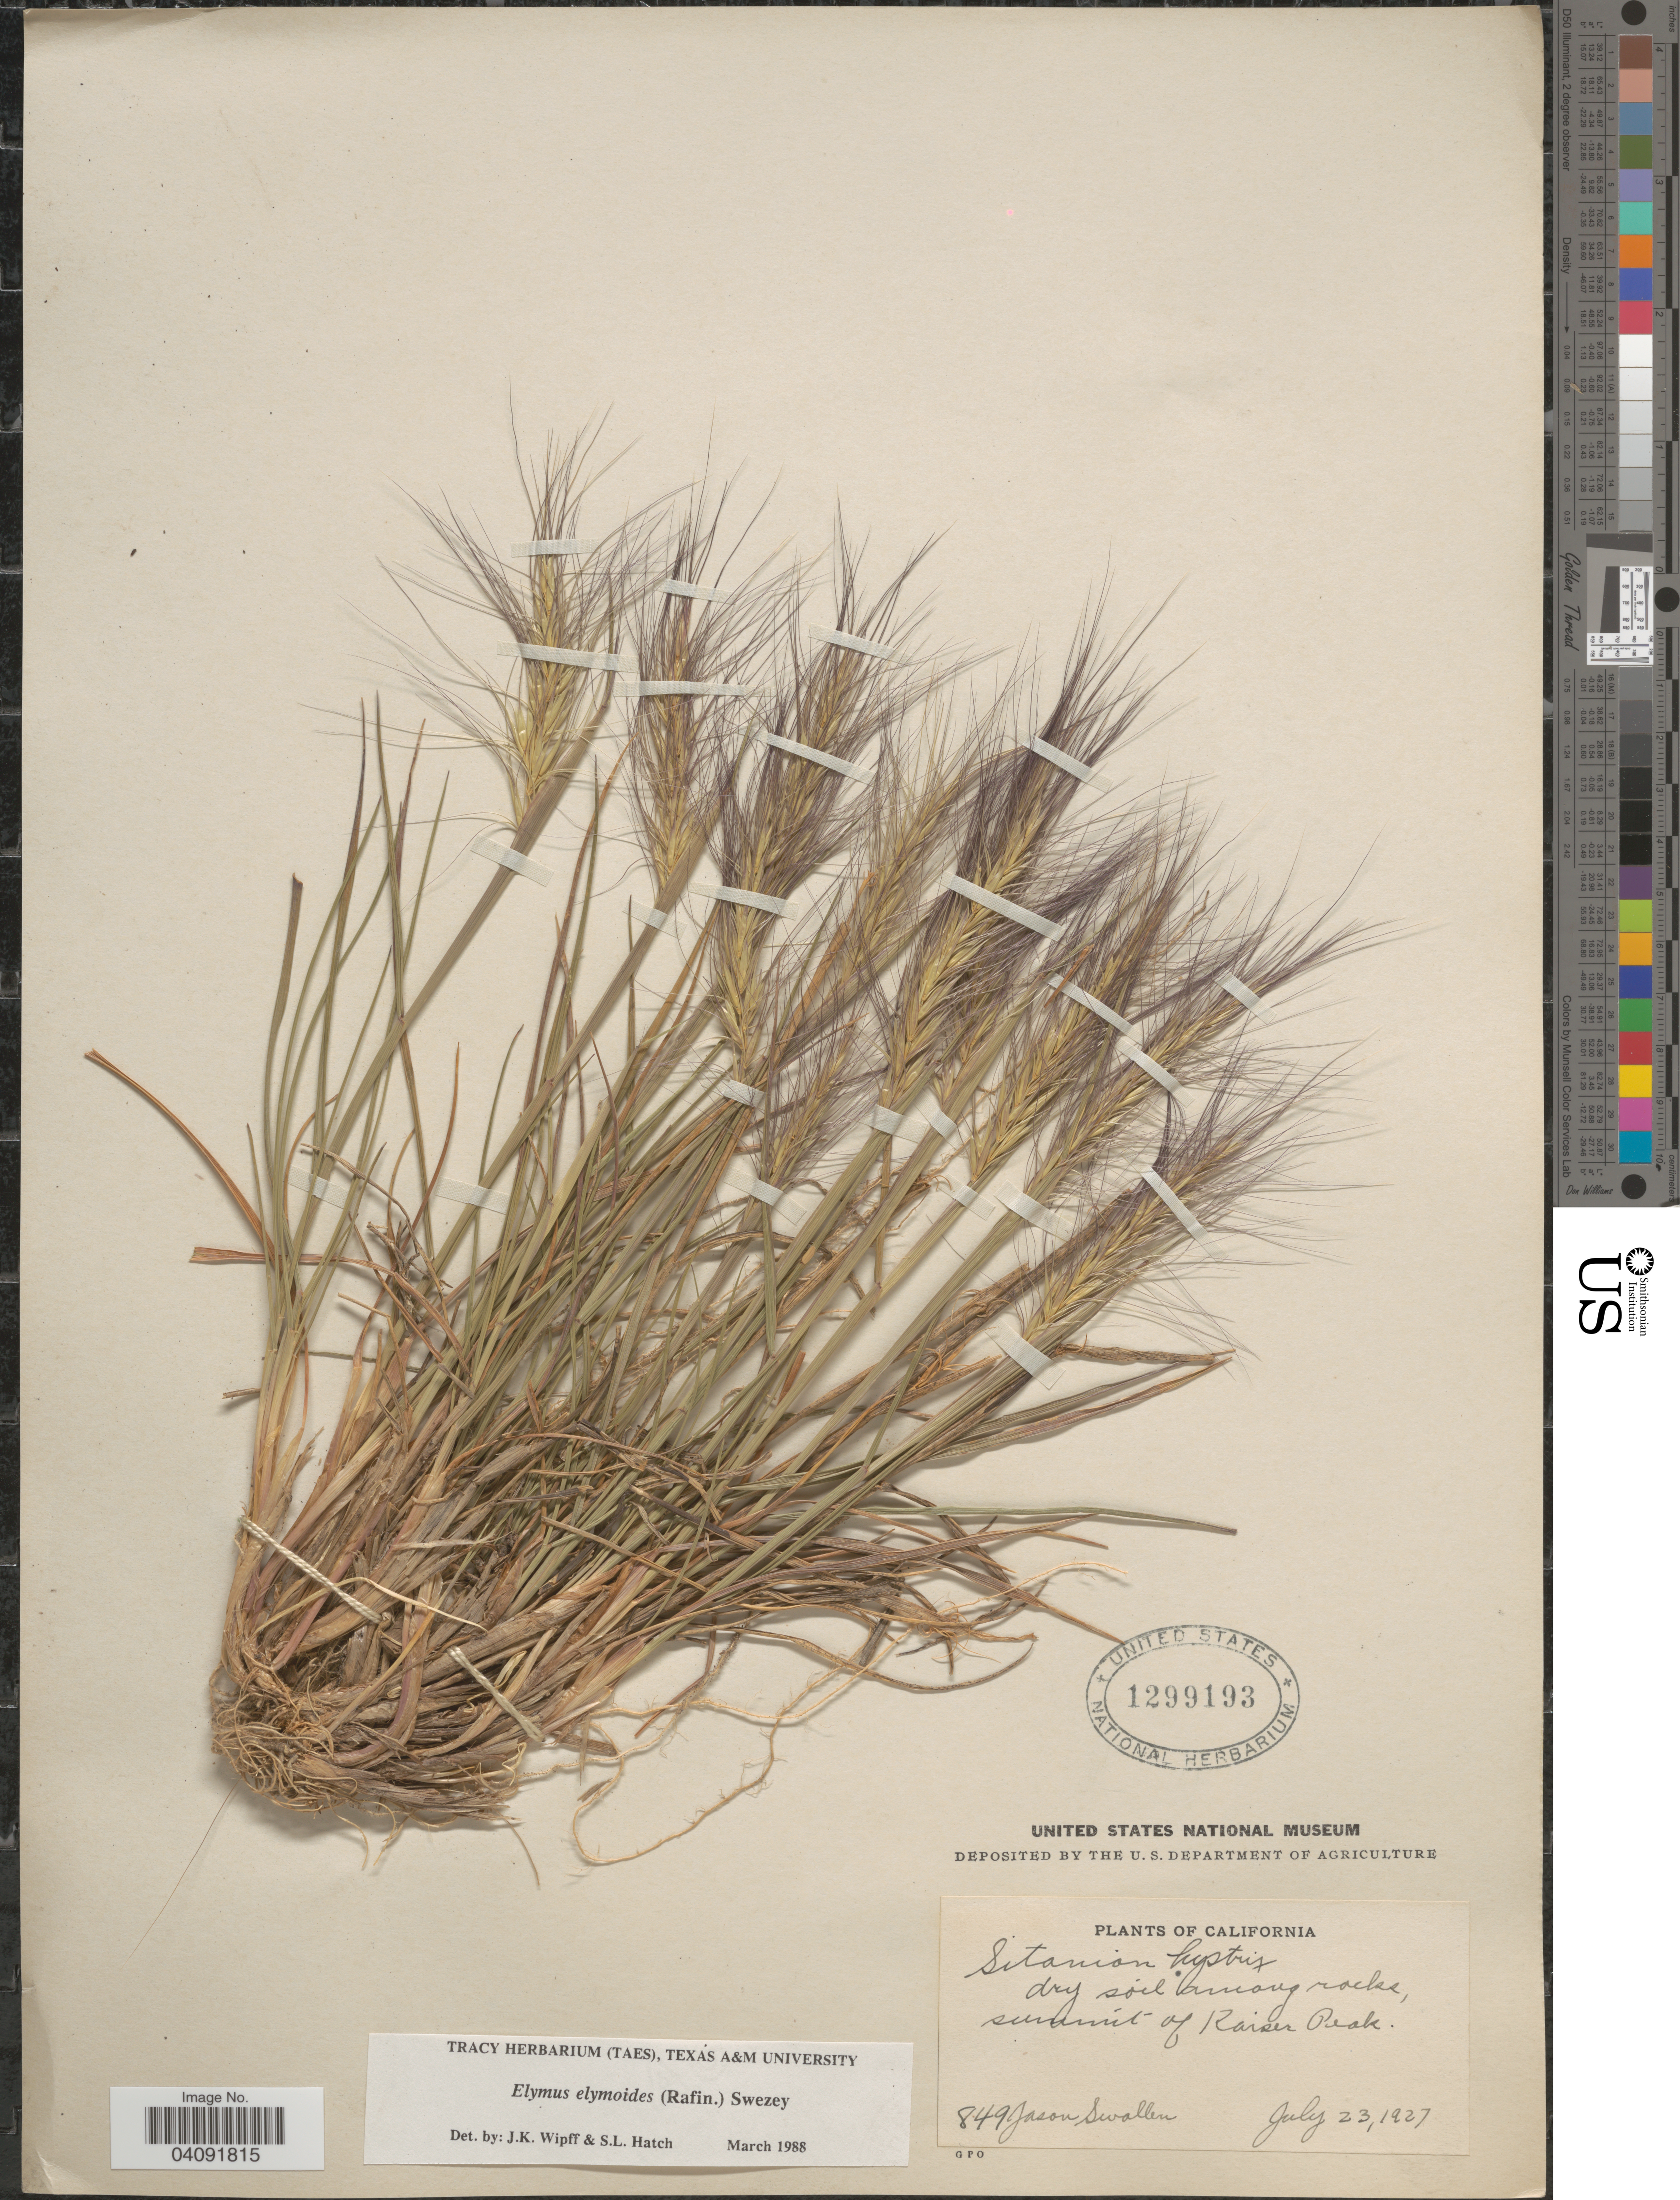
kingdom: Plantae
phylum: Tracheophyta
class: Liliopsida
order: Poales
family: Poaceae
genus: Elymus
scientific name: Elymus elymoides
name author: (Raf.) Swezey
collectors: J. R. Swallen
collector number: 849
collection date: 1927-07-23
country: United States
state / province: California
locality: Summit of Raiser Peak.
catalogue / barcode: US 1299193